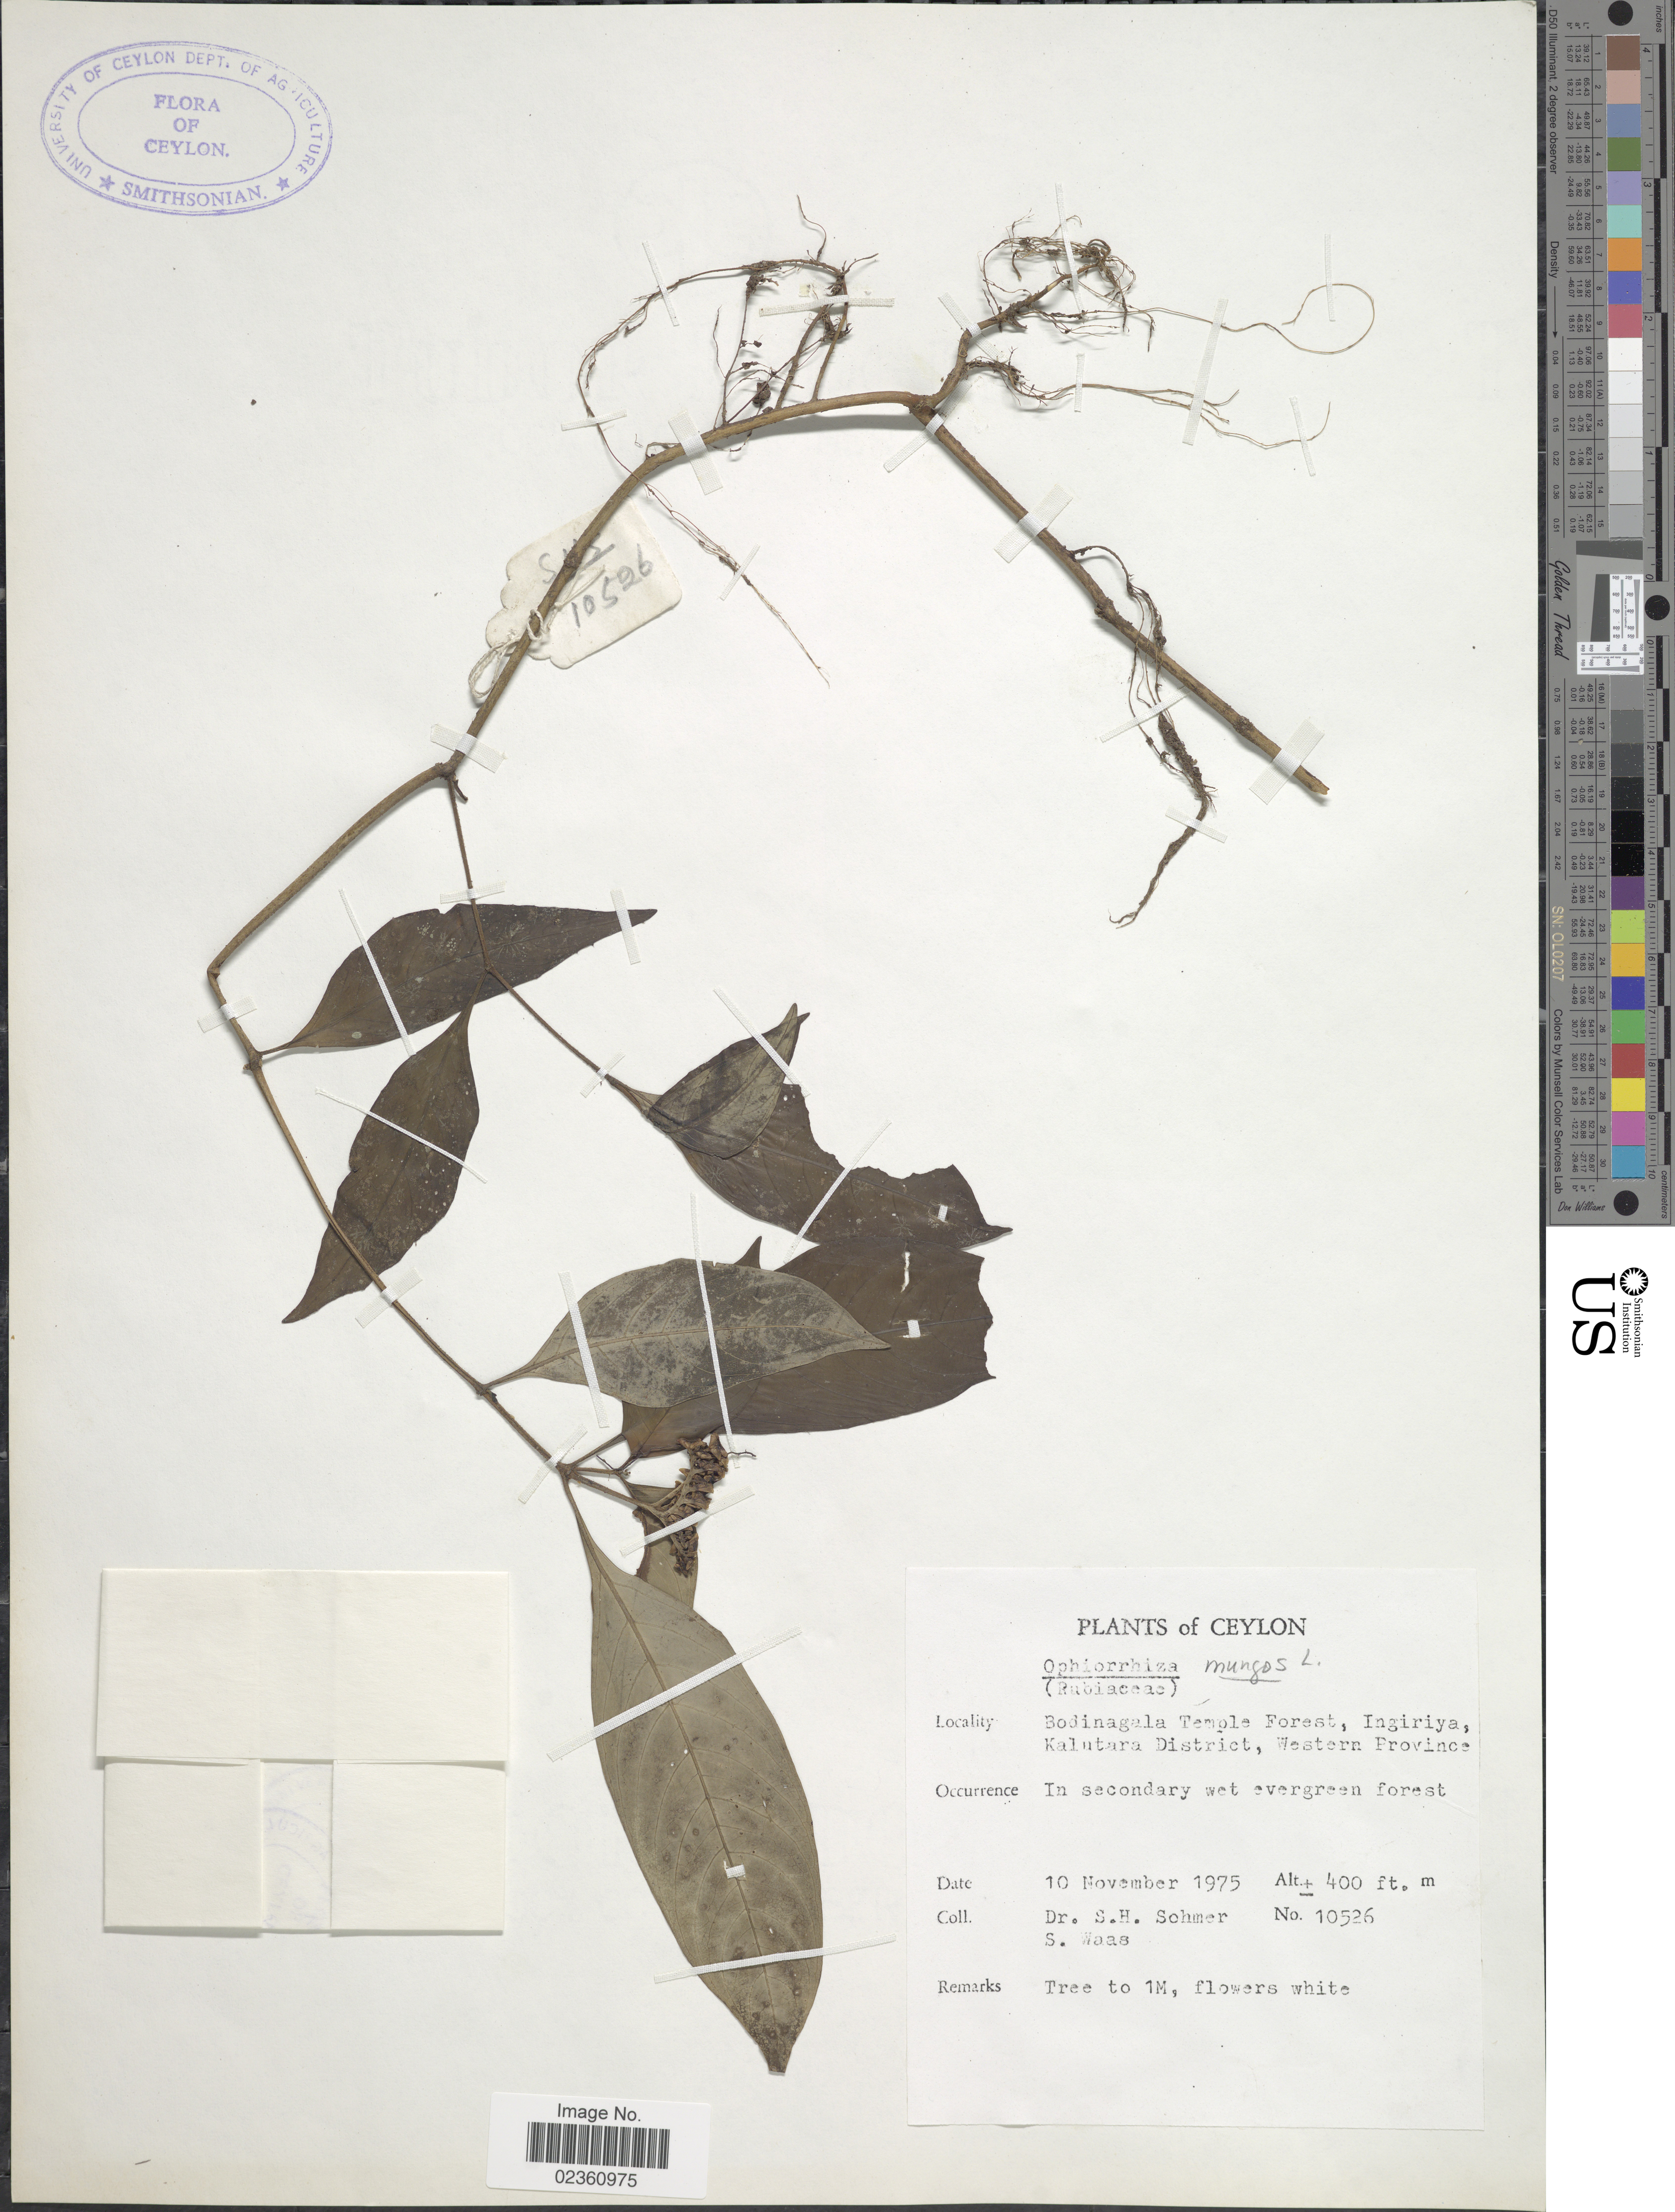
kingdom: Plantae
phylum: Tracheophyta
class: Magnoliopsida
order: Gentianales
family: Rubiaceae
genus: Ophiorrhiza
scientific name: Ophiorrhiza mungos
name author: L.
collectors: S. H. Sohmer & S. Waas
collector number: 10526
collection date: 1975-11-10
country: Sri Lanka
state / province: Western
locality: Ceylon, Bodinagala Temple Forest, Ingiriya, Kalutara District, In secondary wet evergreen forest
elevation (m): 152